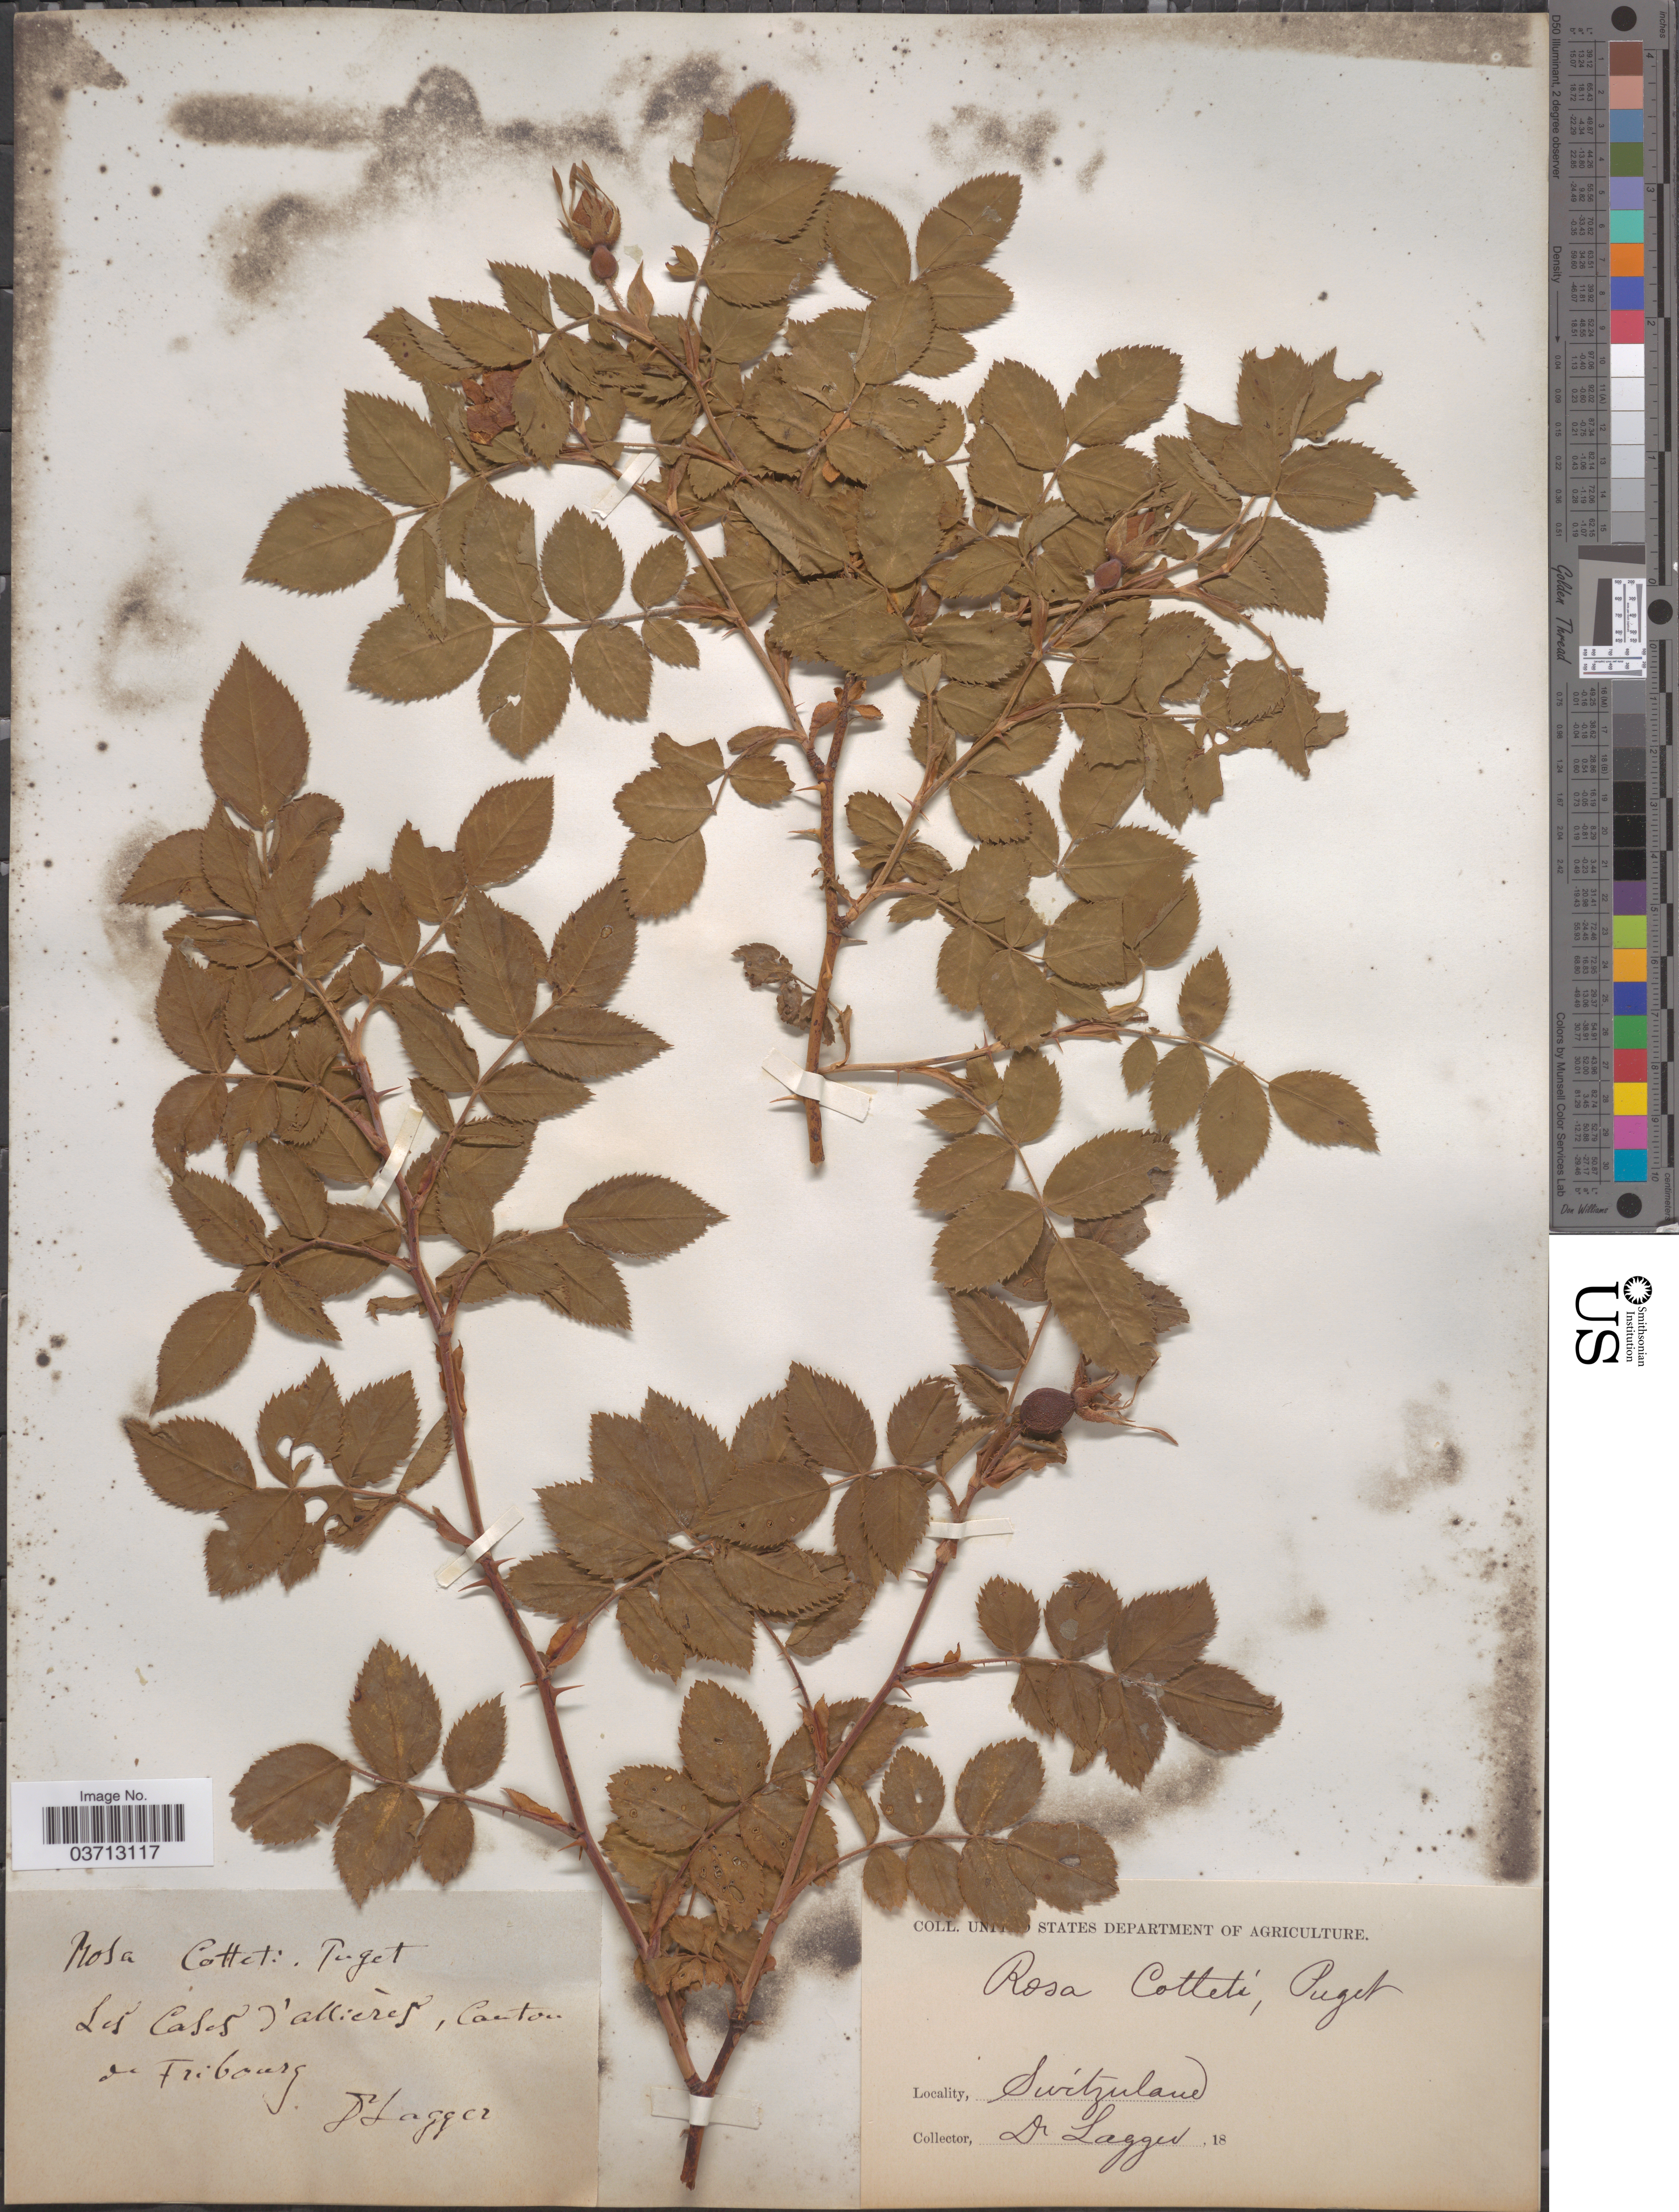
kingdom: Plantae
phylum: Tracheophyta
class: Magnoliopsida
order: Rosales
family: Rosaceae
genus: Rosa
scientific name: Rosa cotteti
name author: Puget ex Cottet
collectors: F. J. Lagger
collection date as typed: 18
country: Switzerland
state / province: Fribourg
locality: Les Cases d'Allieres, Canton de Fribourg.